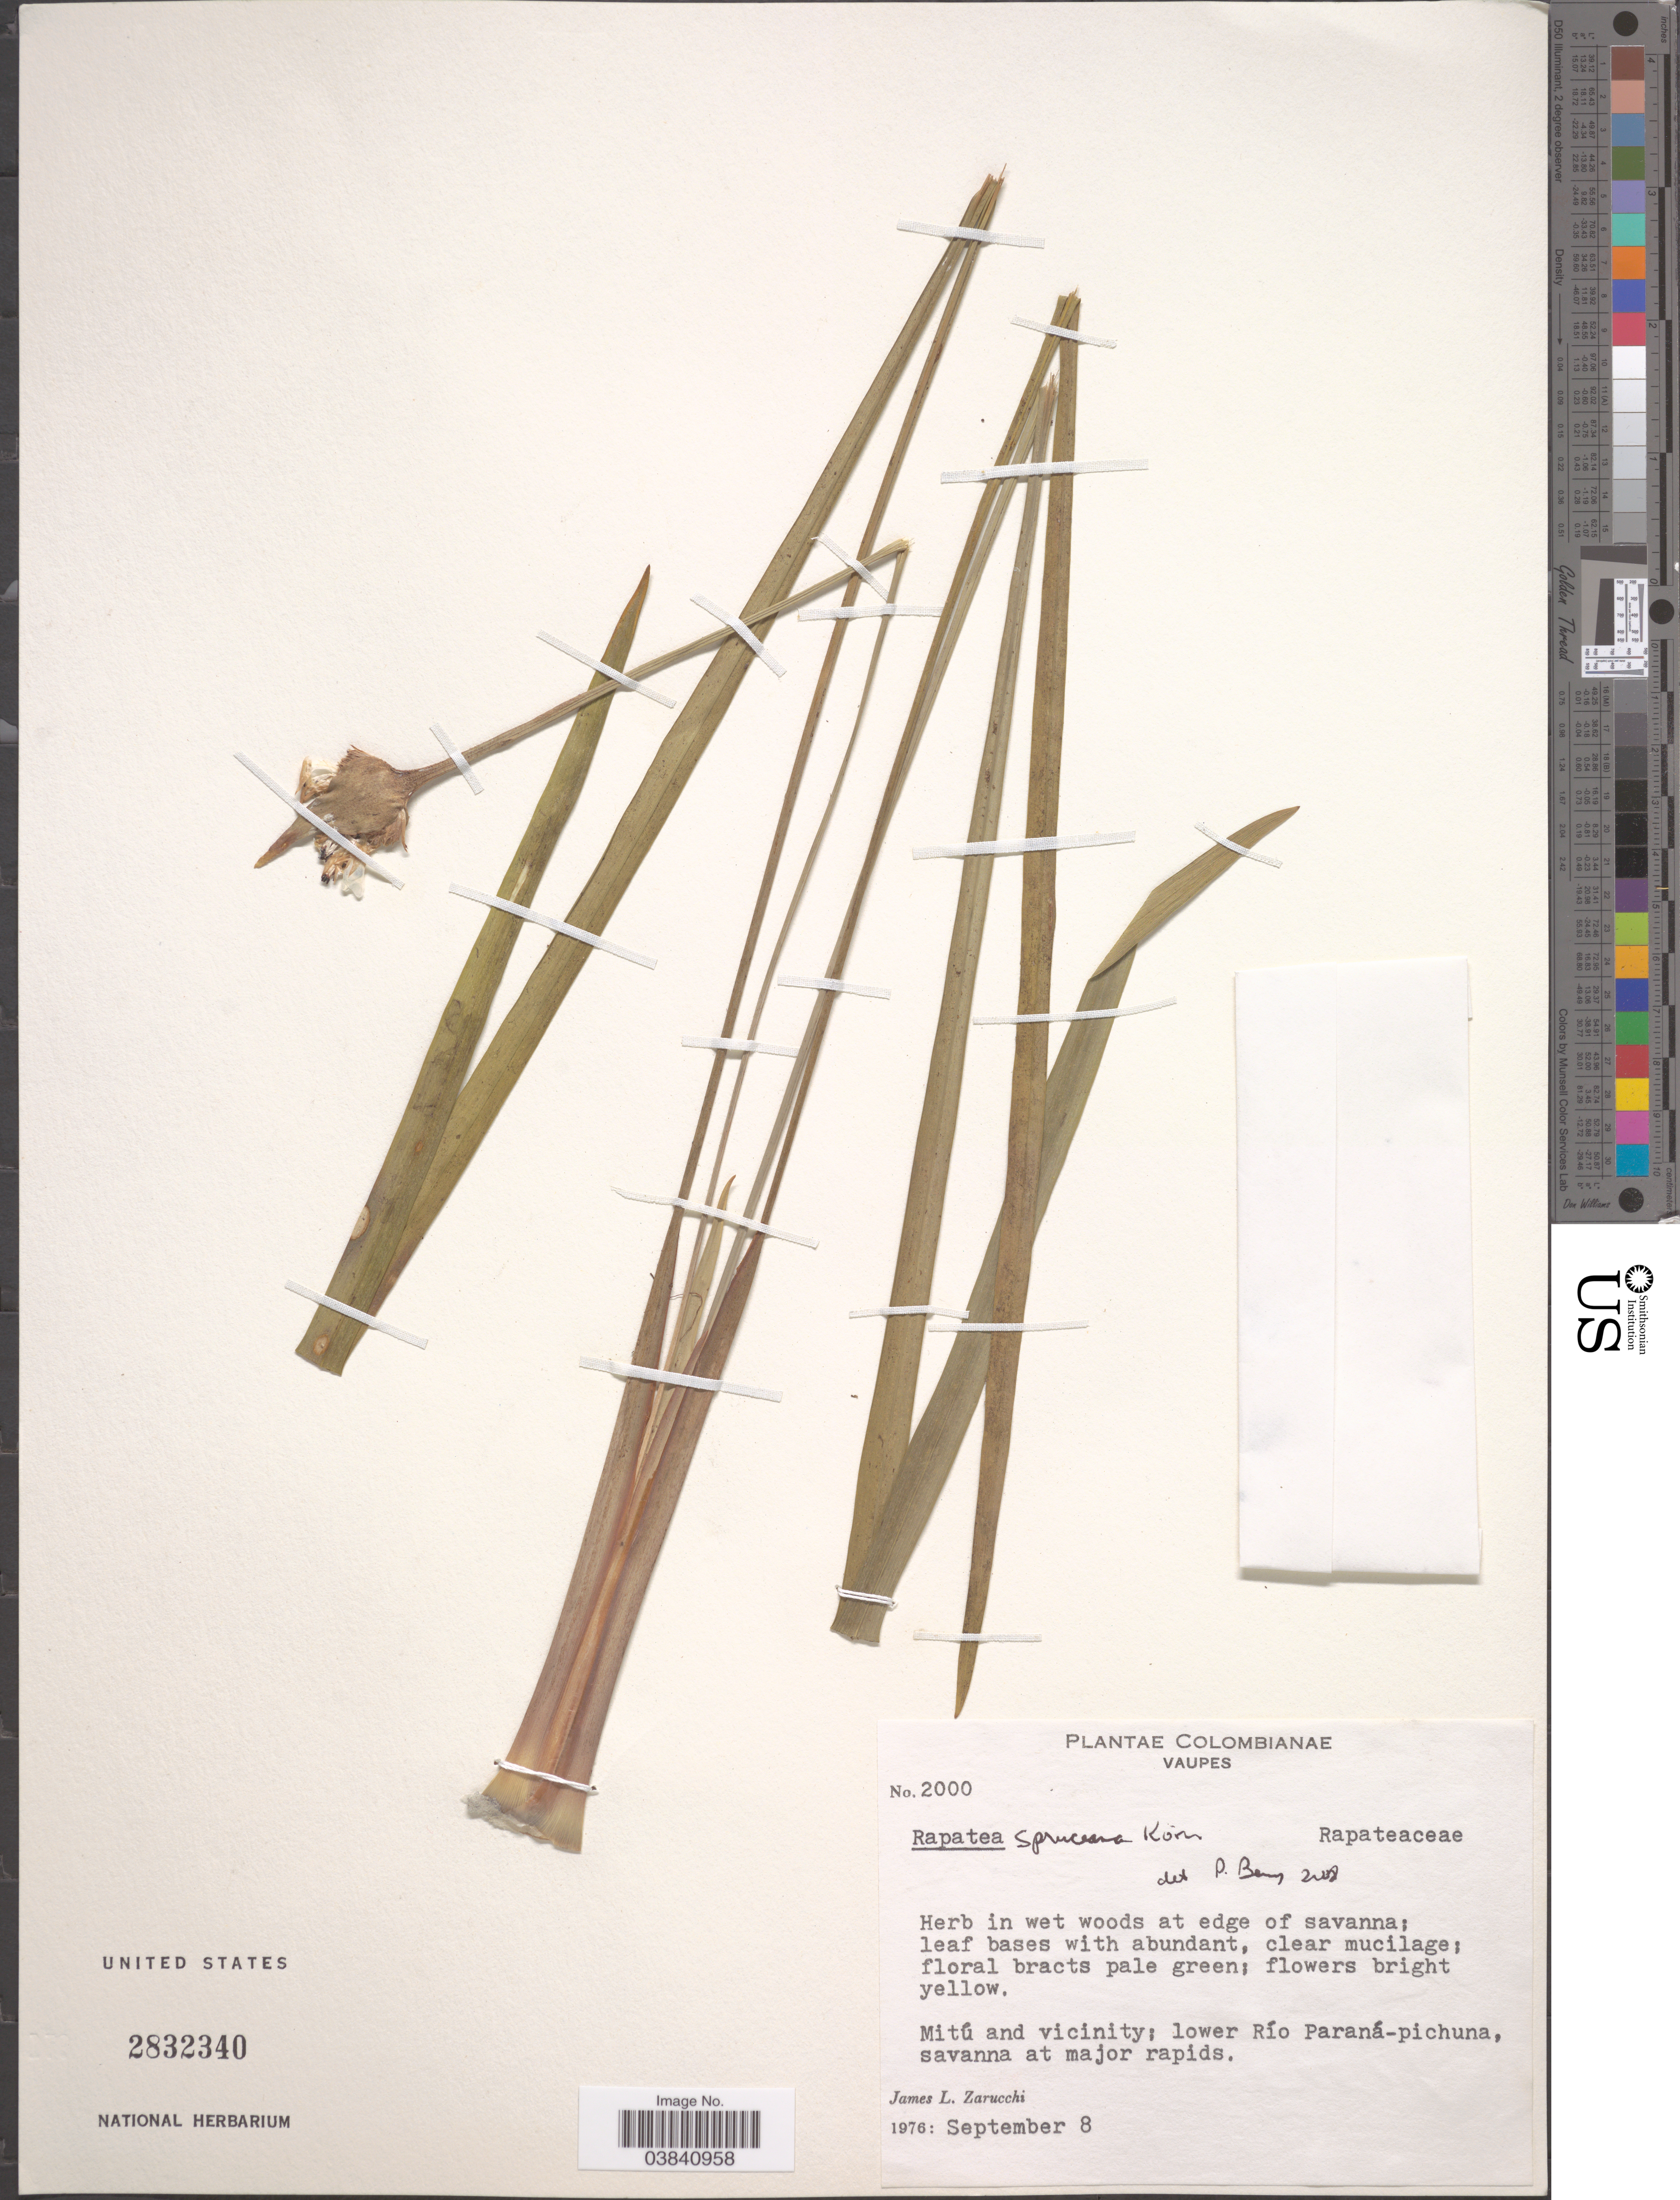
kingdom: Plantae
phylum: Tracheophyta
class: Liliopsida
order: Poales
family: Rapateaceae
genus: Rapatea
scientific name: Rapatea spruceana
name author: Körn.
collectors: J. L. Zarucchi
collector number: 2000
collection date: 1976-09-08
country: Colombia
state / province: Vaupés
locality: Mitú and vicinity; lower Río Paraná-pichuna.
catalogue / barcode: US 2832340